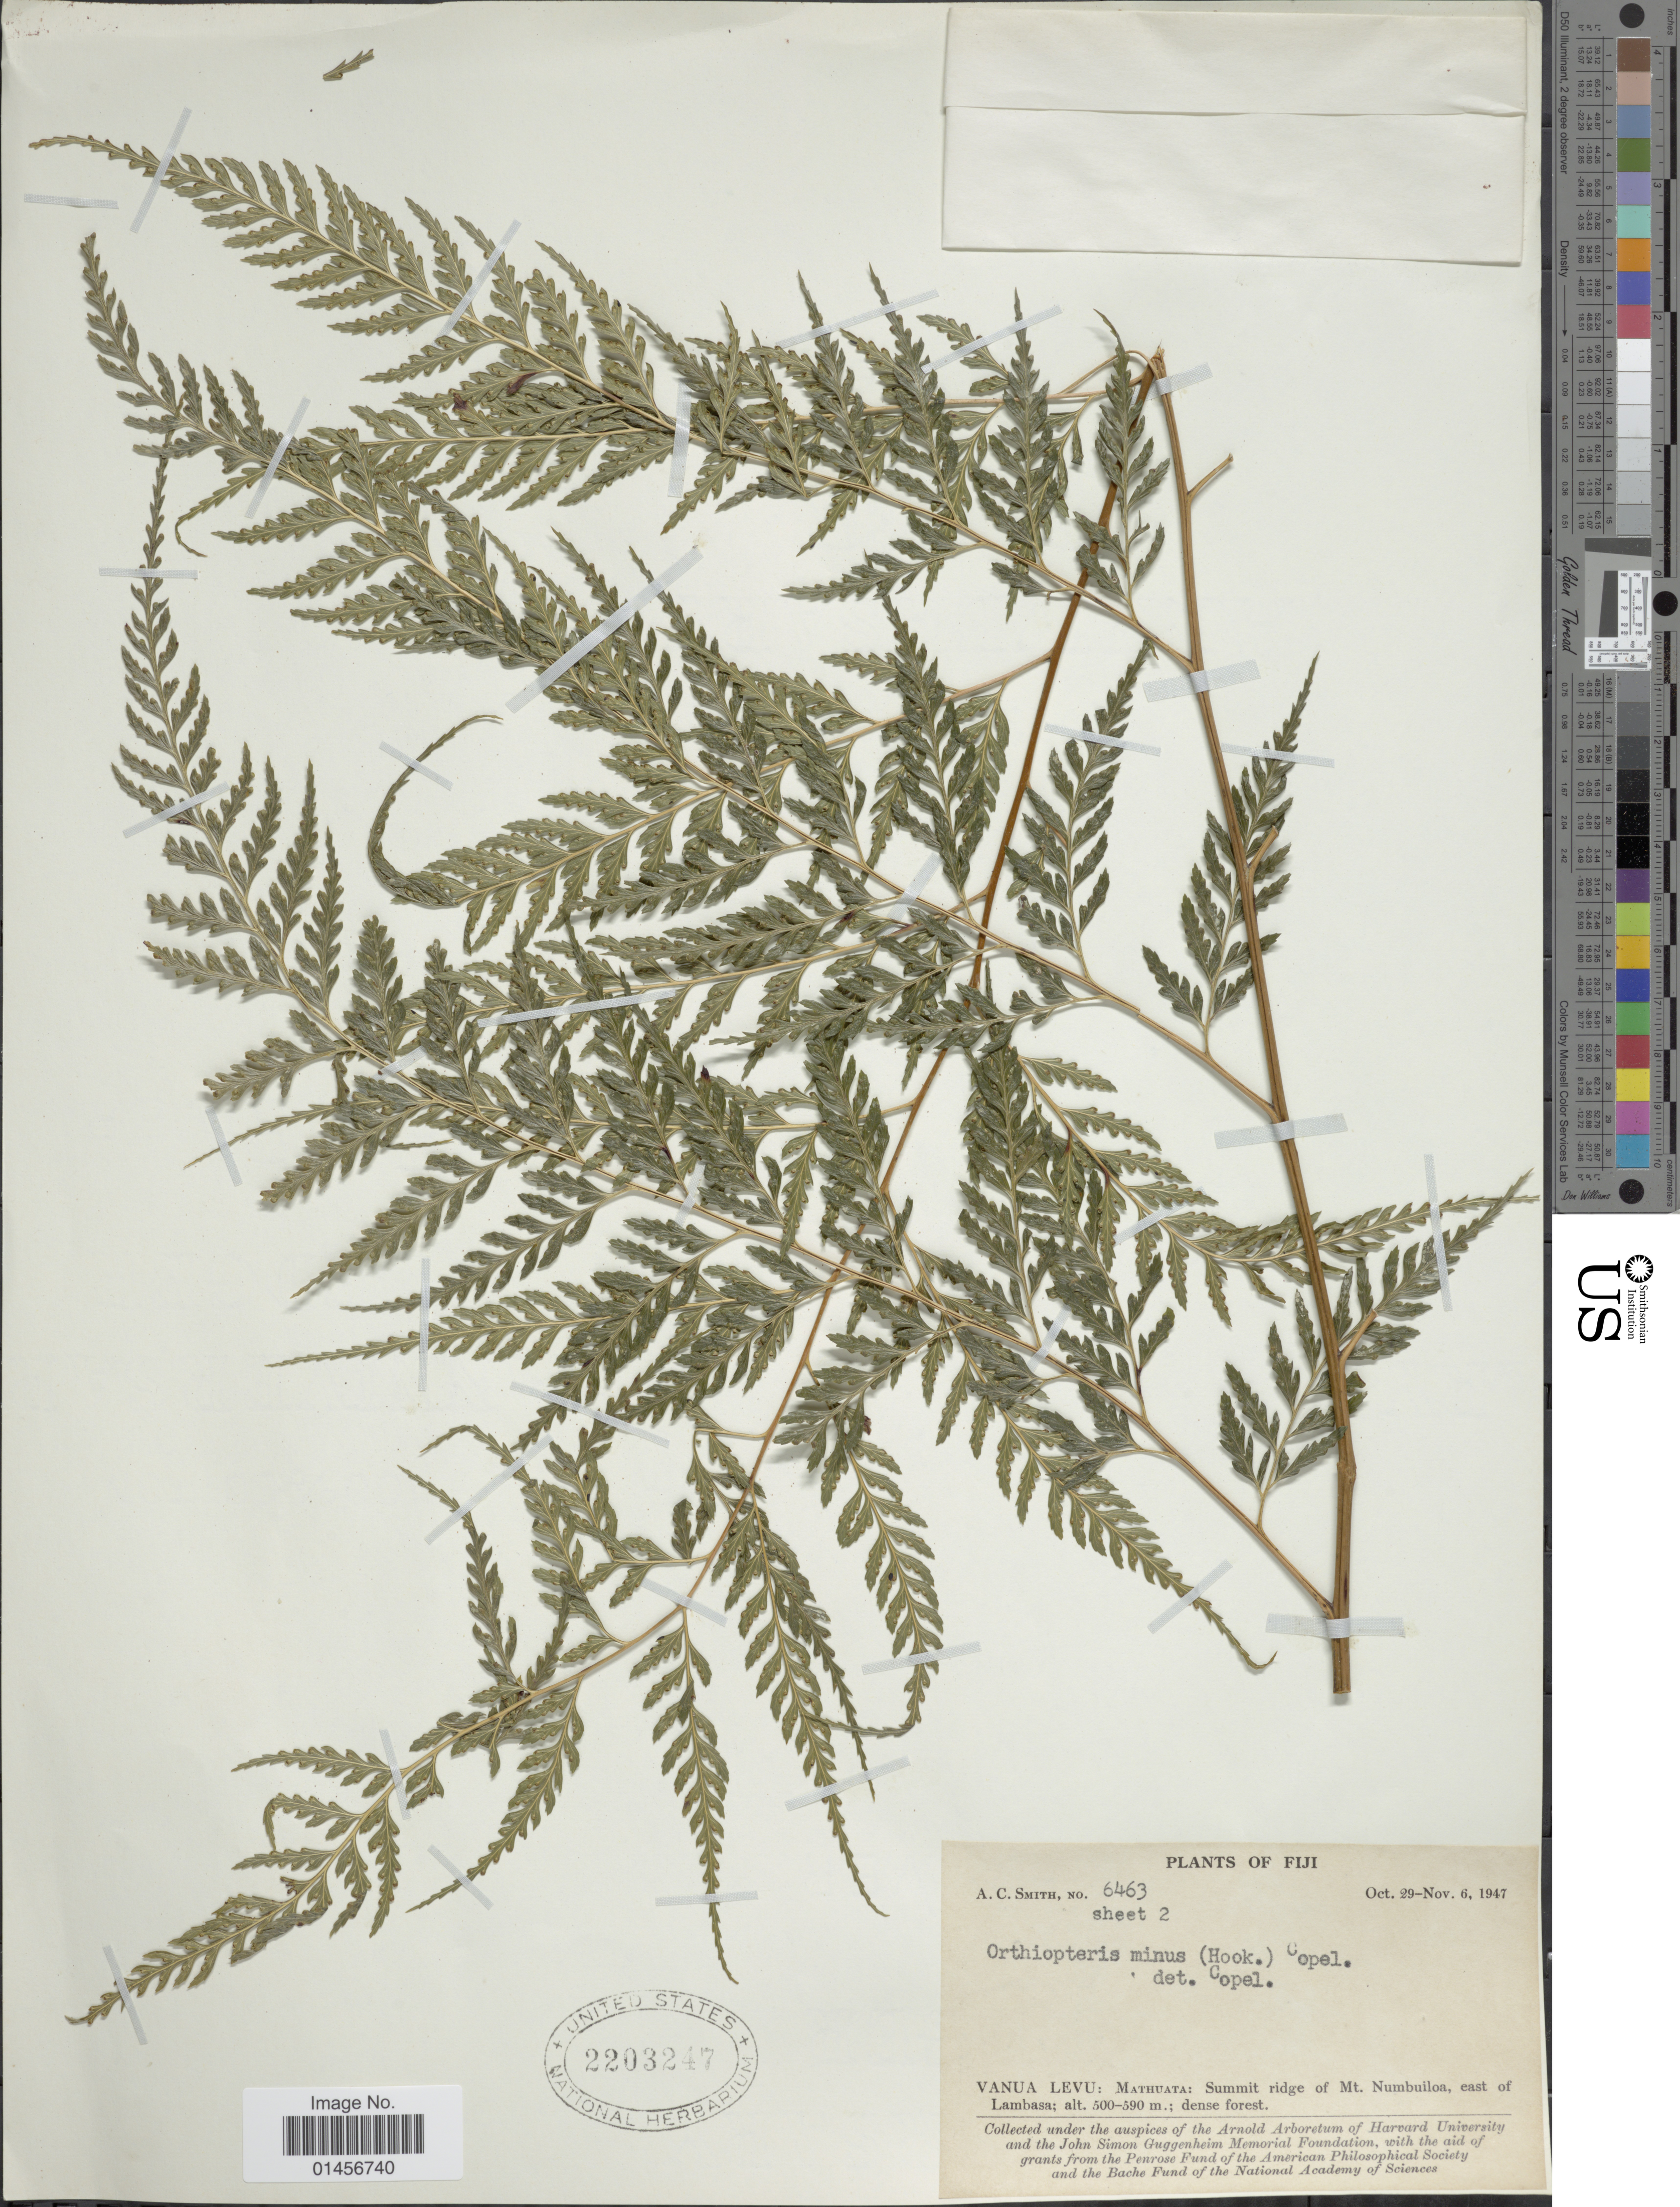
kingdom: Plantae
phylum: Tracheophyta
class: Polypodiopsida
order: Polypodiales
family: Saccolomataceae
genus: Saccoloma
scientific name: Saccoloma tenue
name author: (Brack.) Mett.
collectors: A. C. Smith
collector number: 6463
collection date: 1947-10-29/1947-11-06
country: Fiji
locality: Vanua Levu: Mathuata: Summit ridge of Mt. Numbuiloa, east of Lambasa.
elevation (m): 500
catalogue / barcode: US 2203247